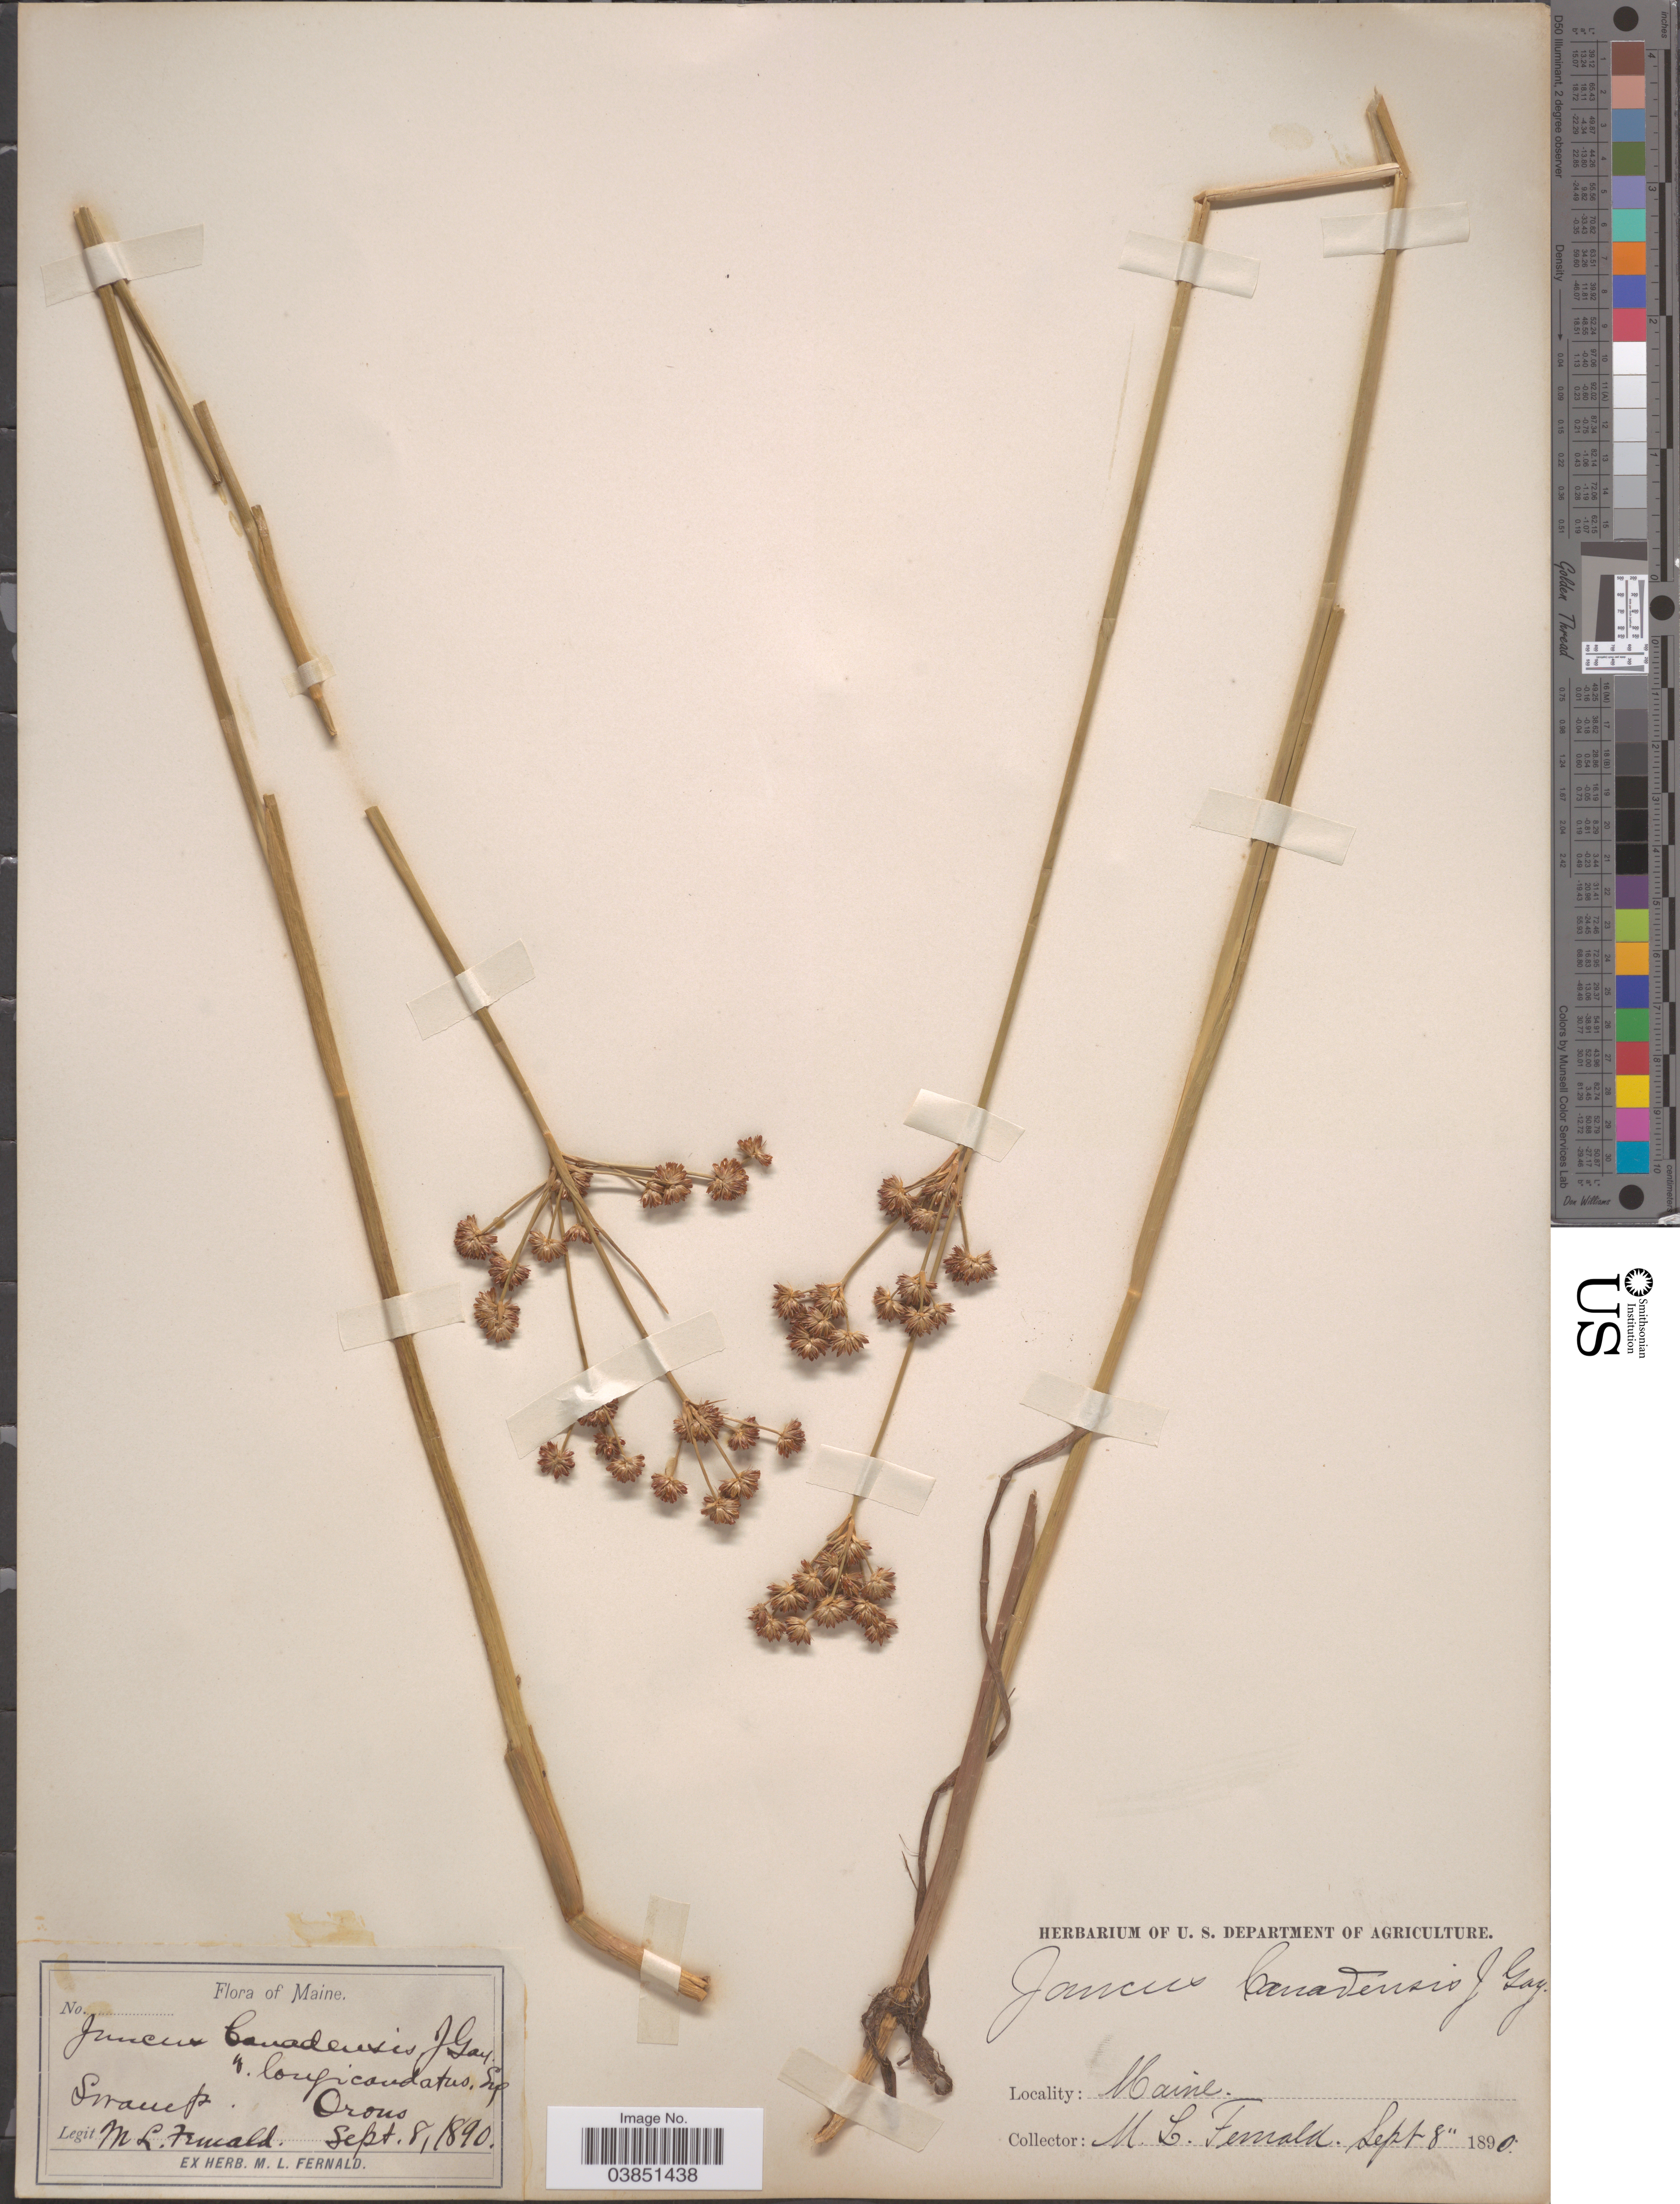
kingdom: Plantae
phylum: Tracheophyta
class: Liliopsida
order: Poales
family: Juncaceae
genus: Juncus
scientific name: Juncus canadensis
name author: J. Gay ex Laharpe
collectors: M. L. Fernald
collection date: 1890-09-08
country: United States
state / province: Maine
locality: Orono.